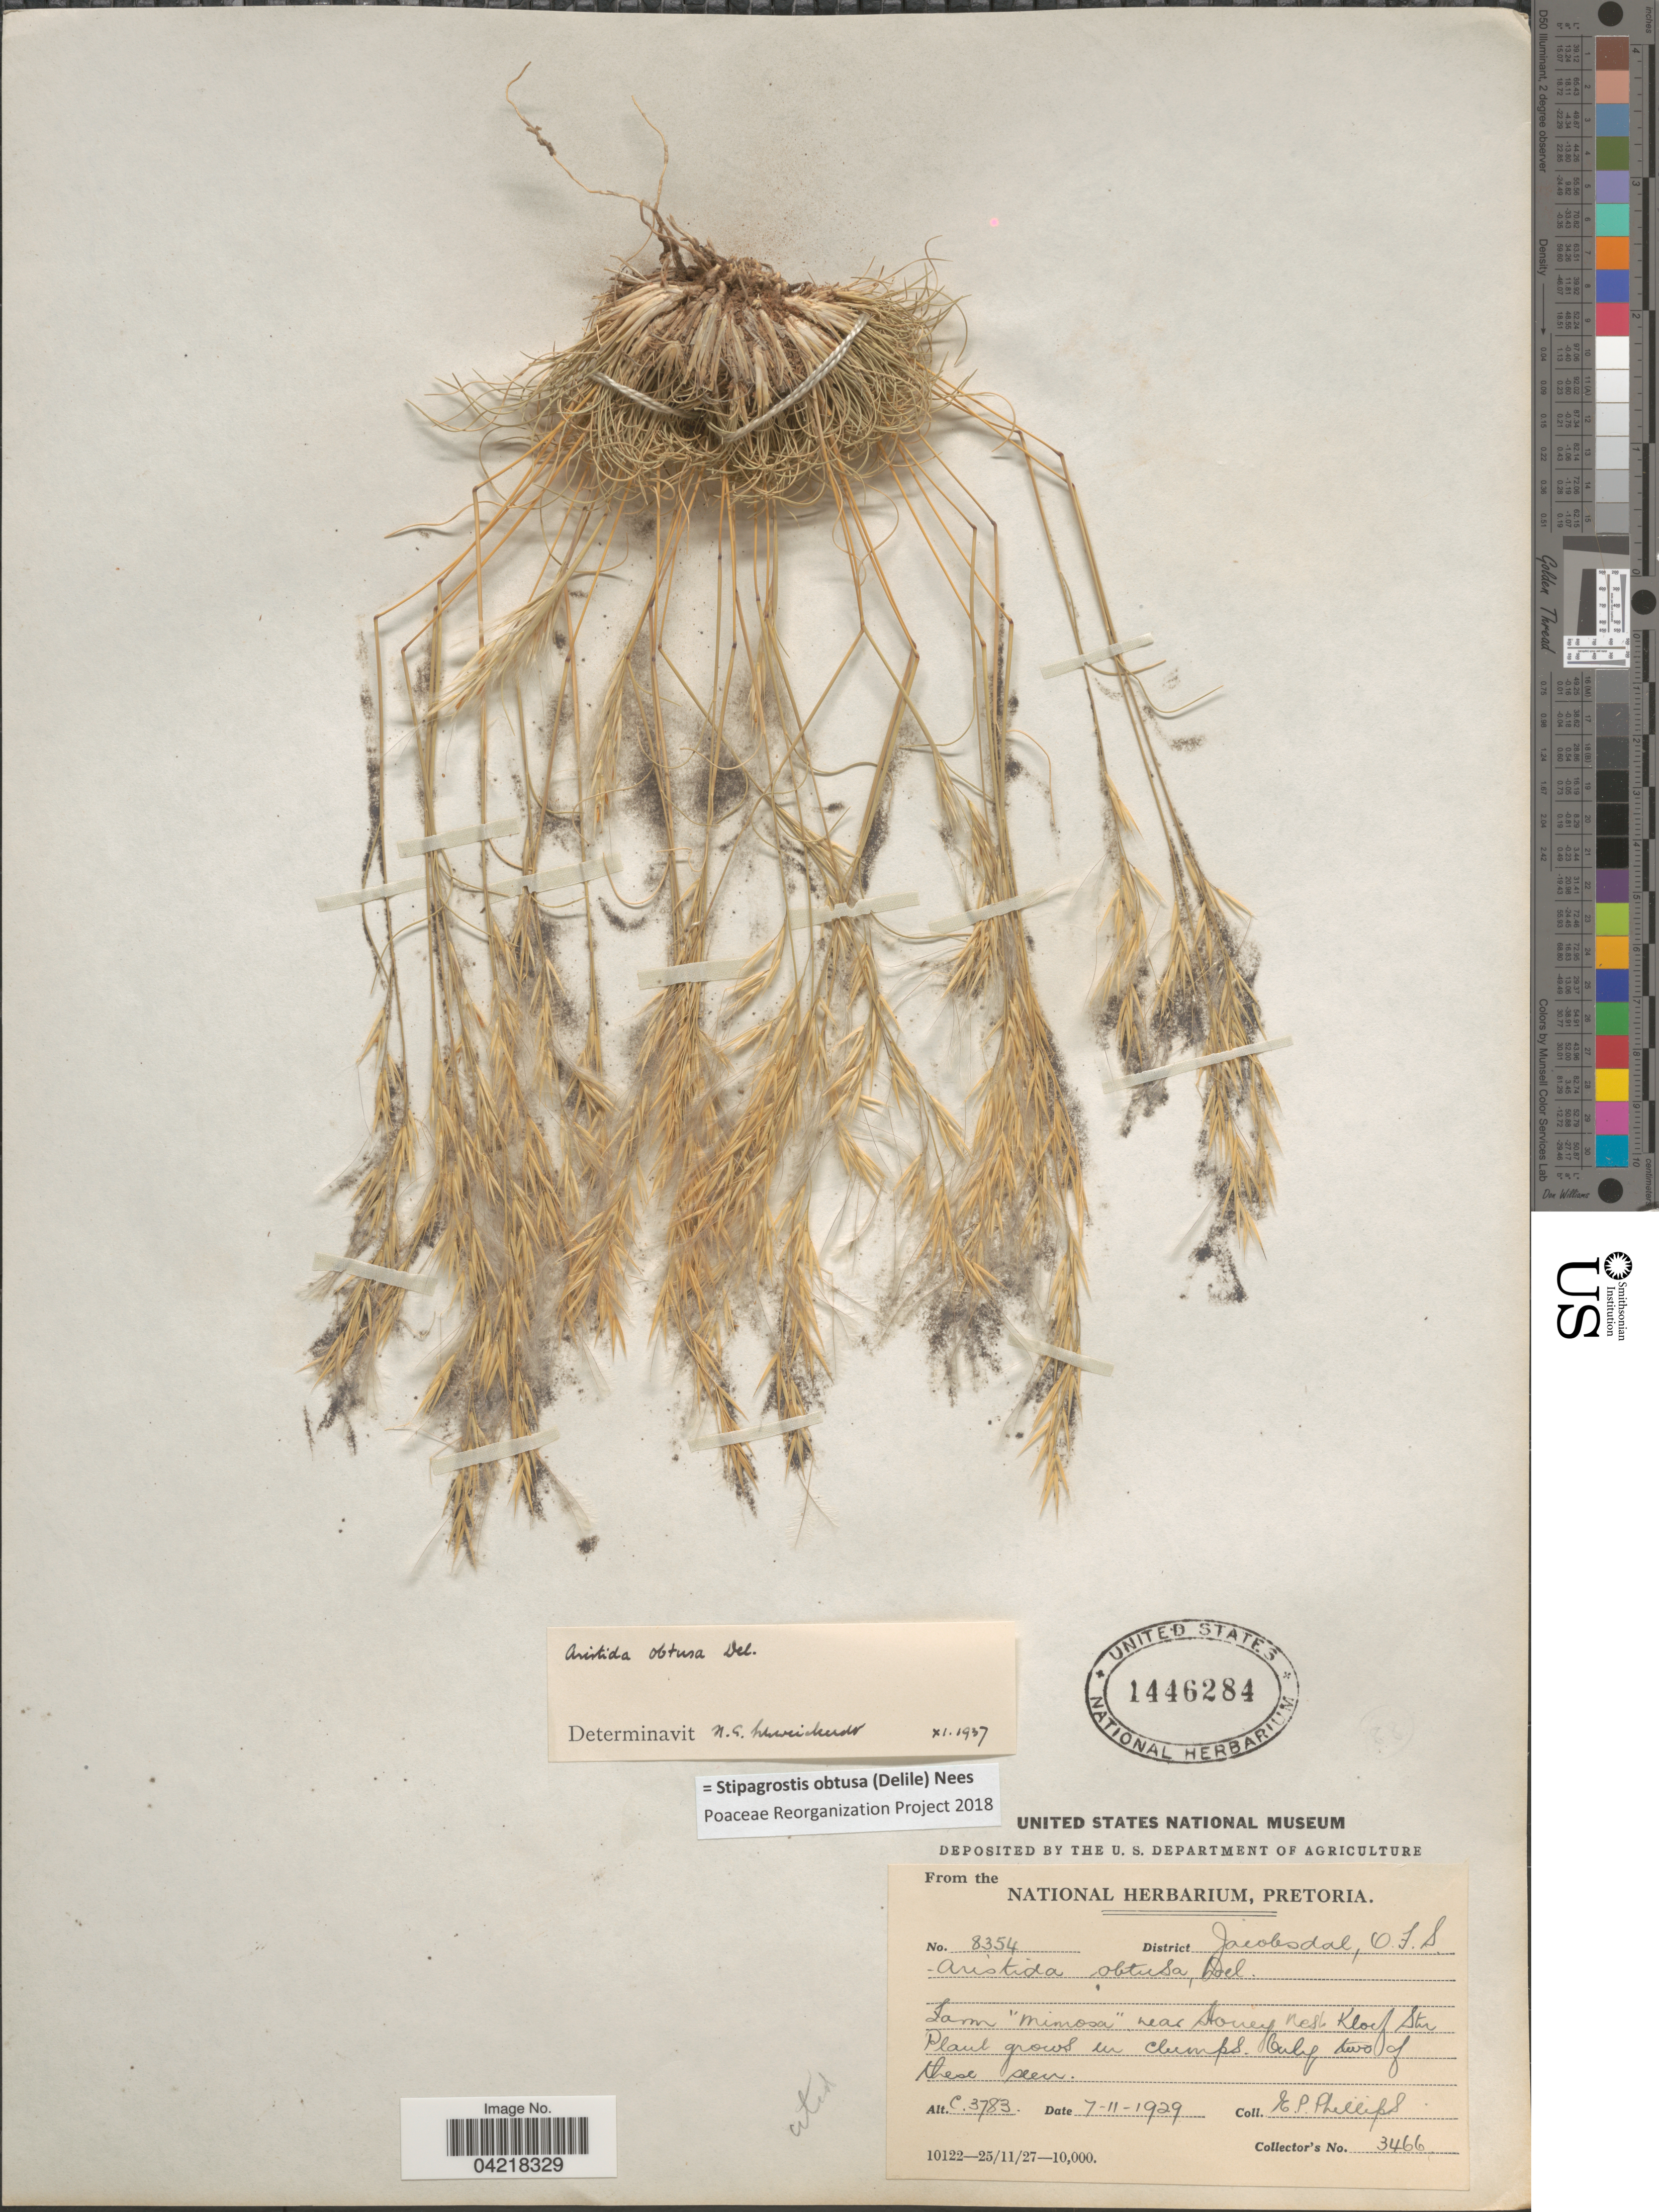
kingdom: Plantae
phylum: Tracheophyta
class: Liliopsida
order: Poales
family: Poaceae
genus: Stipagrostis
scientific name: Stipagrostis obtusa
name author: (Delile) Nees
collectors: E. Phillips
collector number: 3466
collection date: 1929-11-07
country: South Africa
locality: District Jacobsdal, O.F.S. Farm "Mimosa" near Honey Nest Kloof Stn.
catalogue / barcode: US 1446284